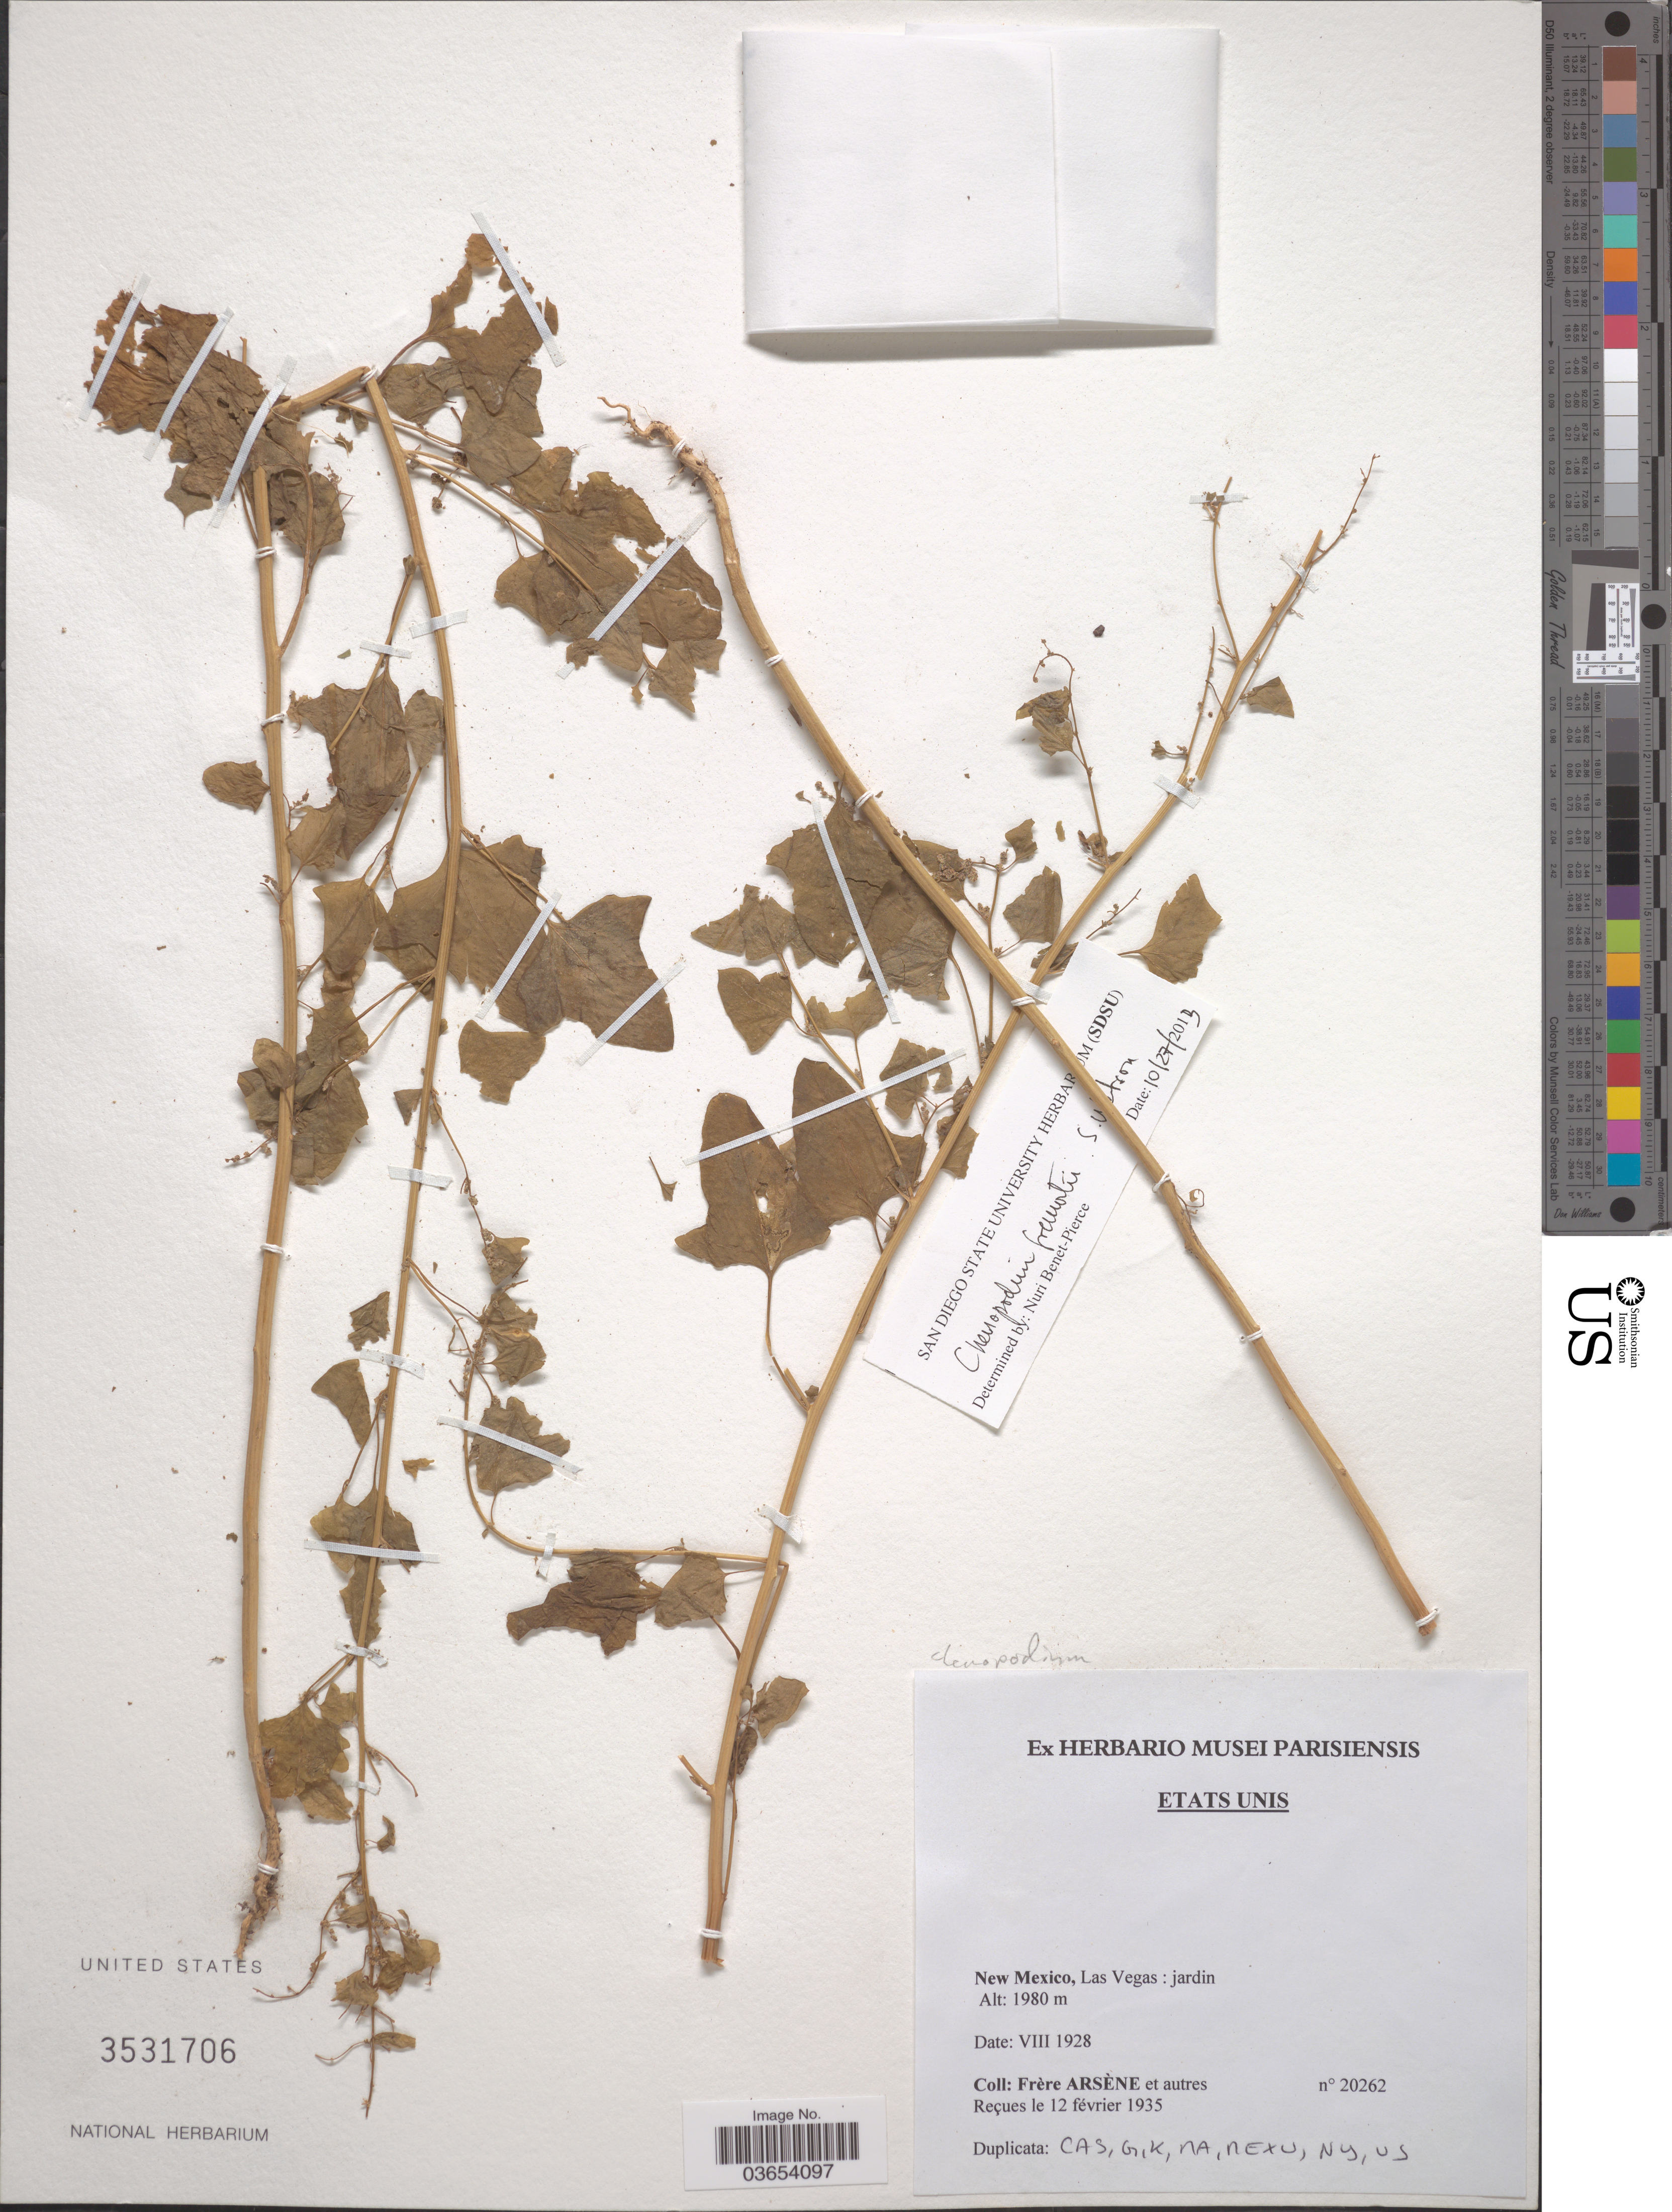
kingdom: Plantae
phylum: Tracheophyta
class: Magnoliopsida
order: Caryophyllales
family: Amaranthaceae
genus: Chenopodium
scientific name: Chenopodium sp.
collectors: F. Hyacinth & et al.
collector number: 20262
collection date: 1928-08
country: United States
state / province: New Mexico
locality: Las Vegas: jardin.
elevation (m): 1980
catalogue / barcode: US 3531706